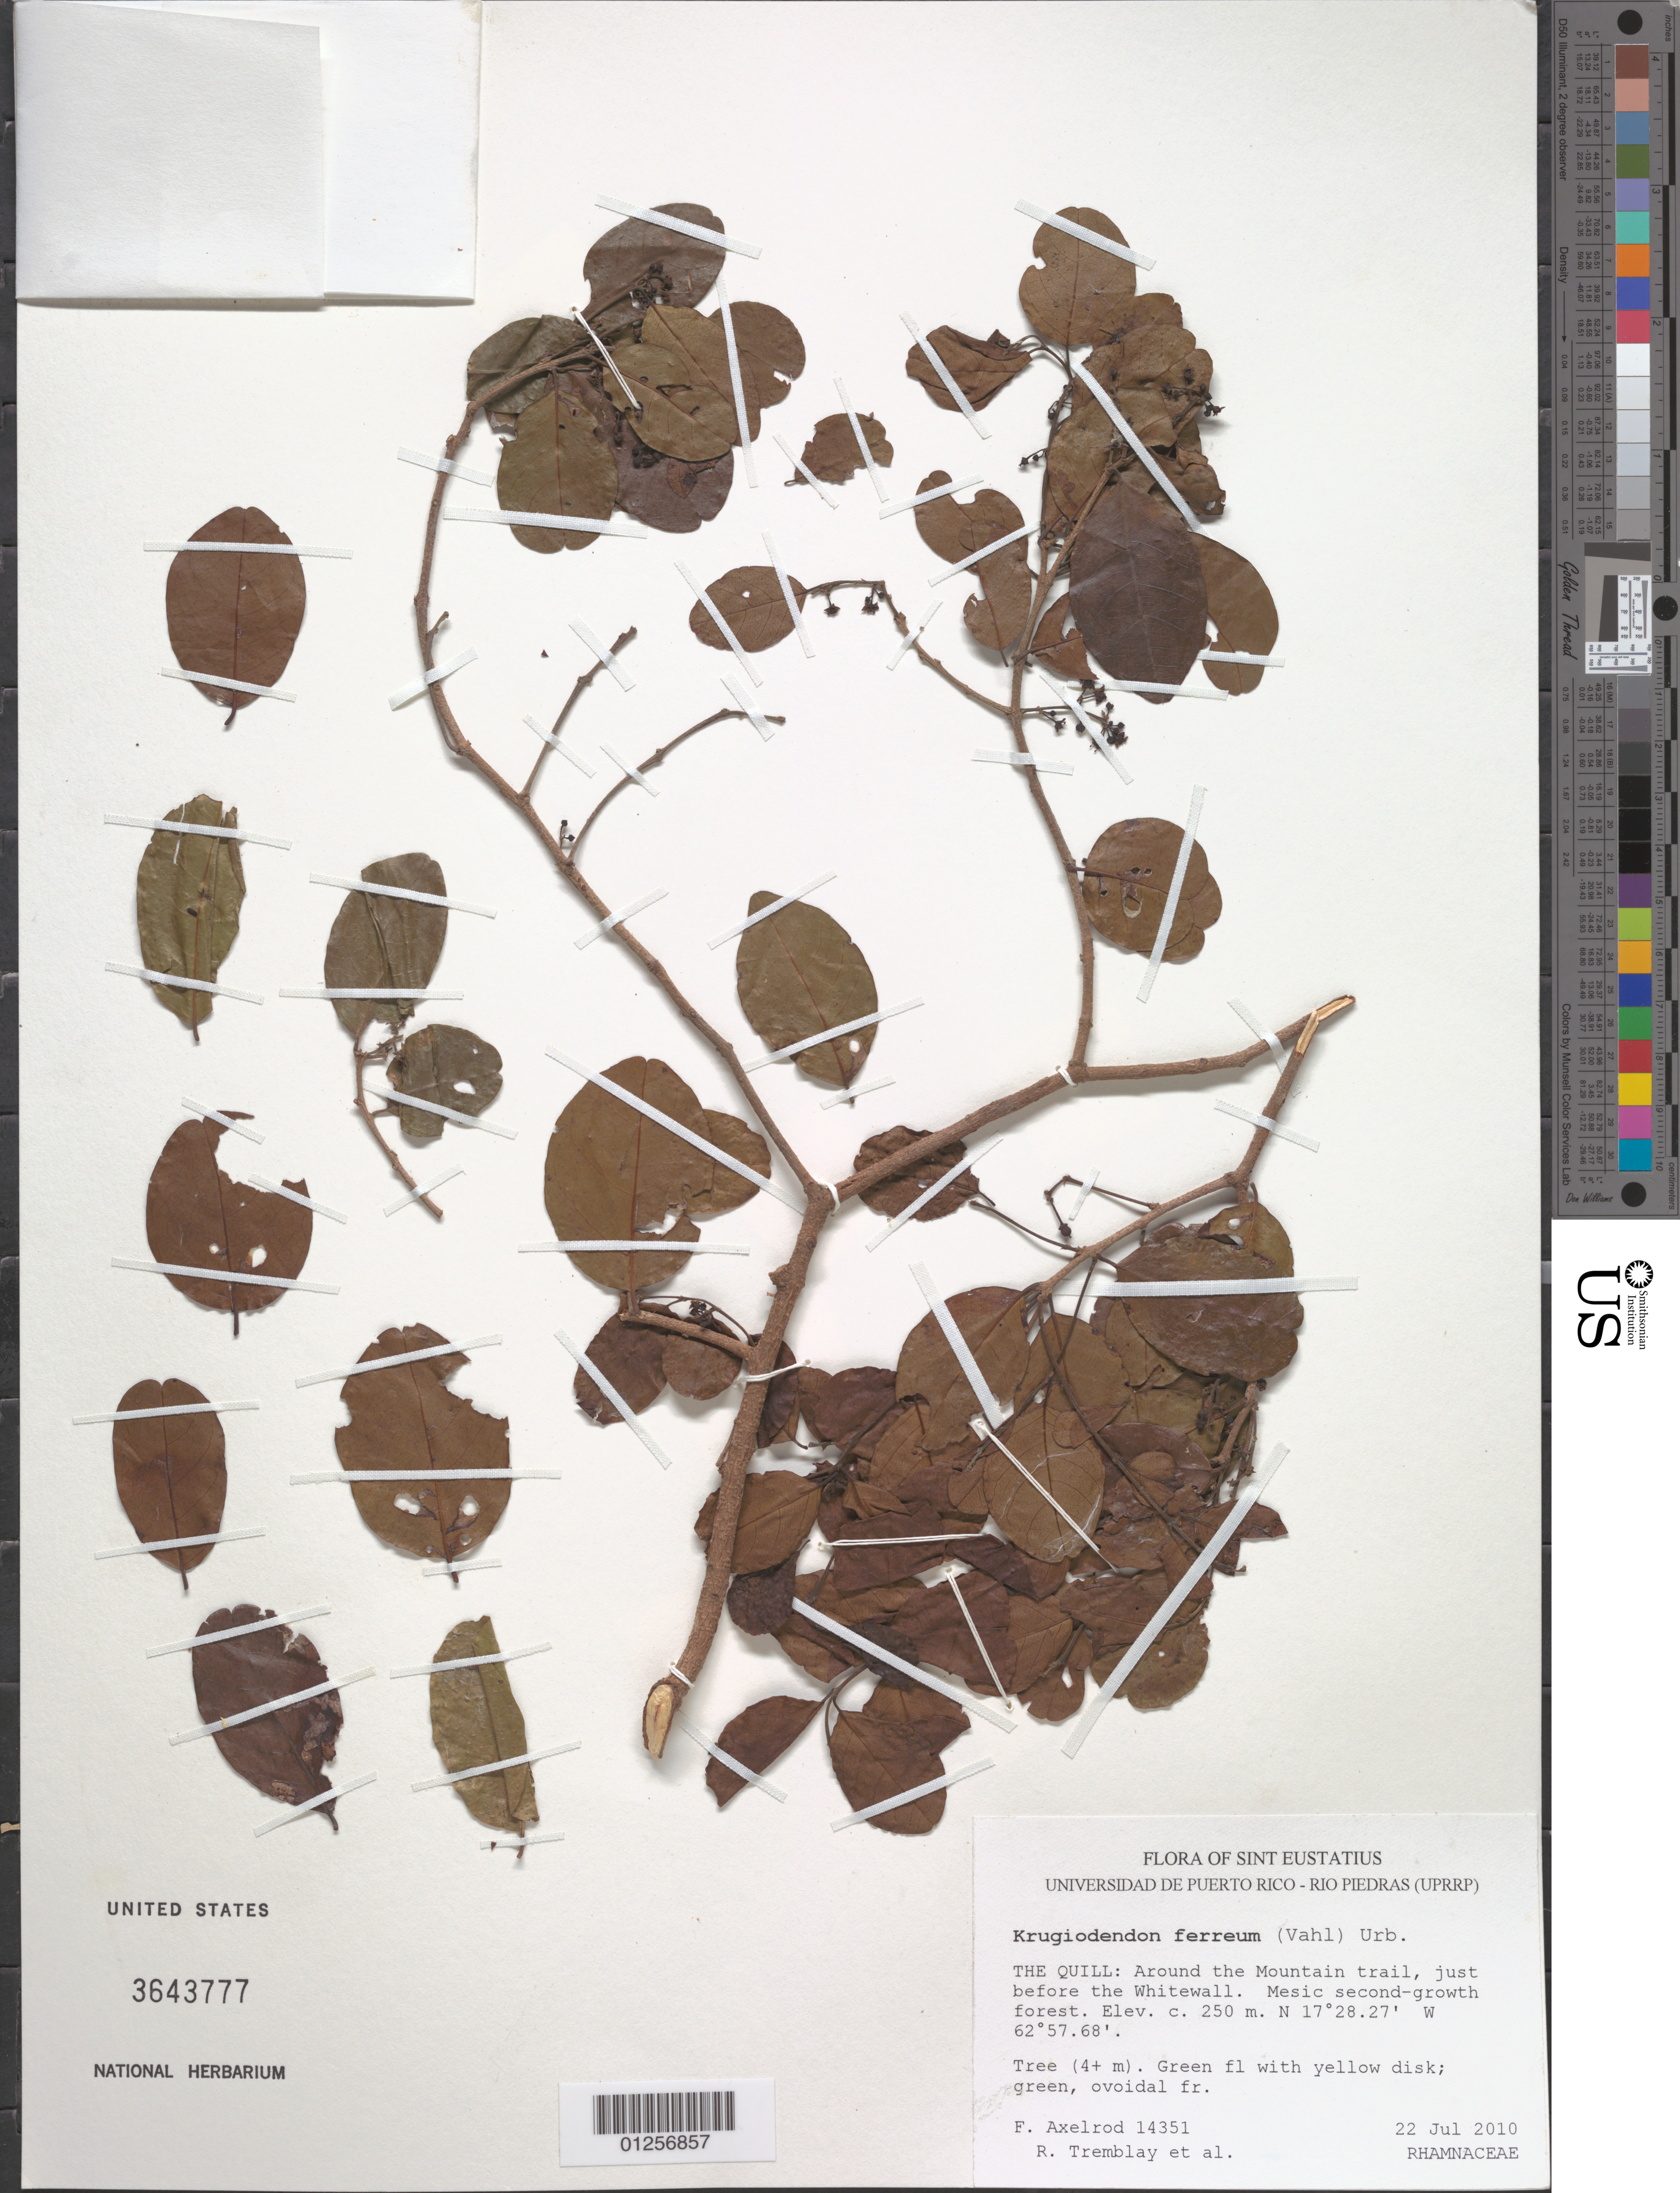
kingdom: Plantae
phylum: Tracheophyta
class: Magnoliopsida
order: Rosales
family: Rhamnaceae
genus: Krugiodendron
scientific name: Krugiodendron ferreum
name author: (Vahl) Urb.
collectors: F. S. Axelrod et al.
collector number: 14351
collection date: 2010-07-22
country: Netherlands Antilles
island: Sint Eustatius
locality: The Quill, Around the Mountain Trail, just before Whitewall.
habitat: Mesic second-growth forest.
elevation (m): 250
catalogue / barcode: US 3643777